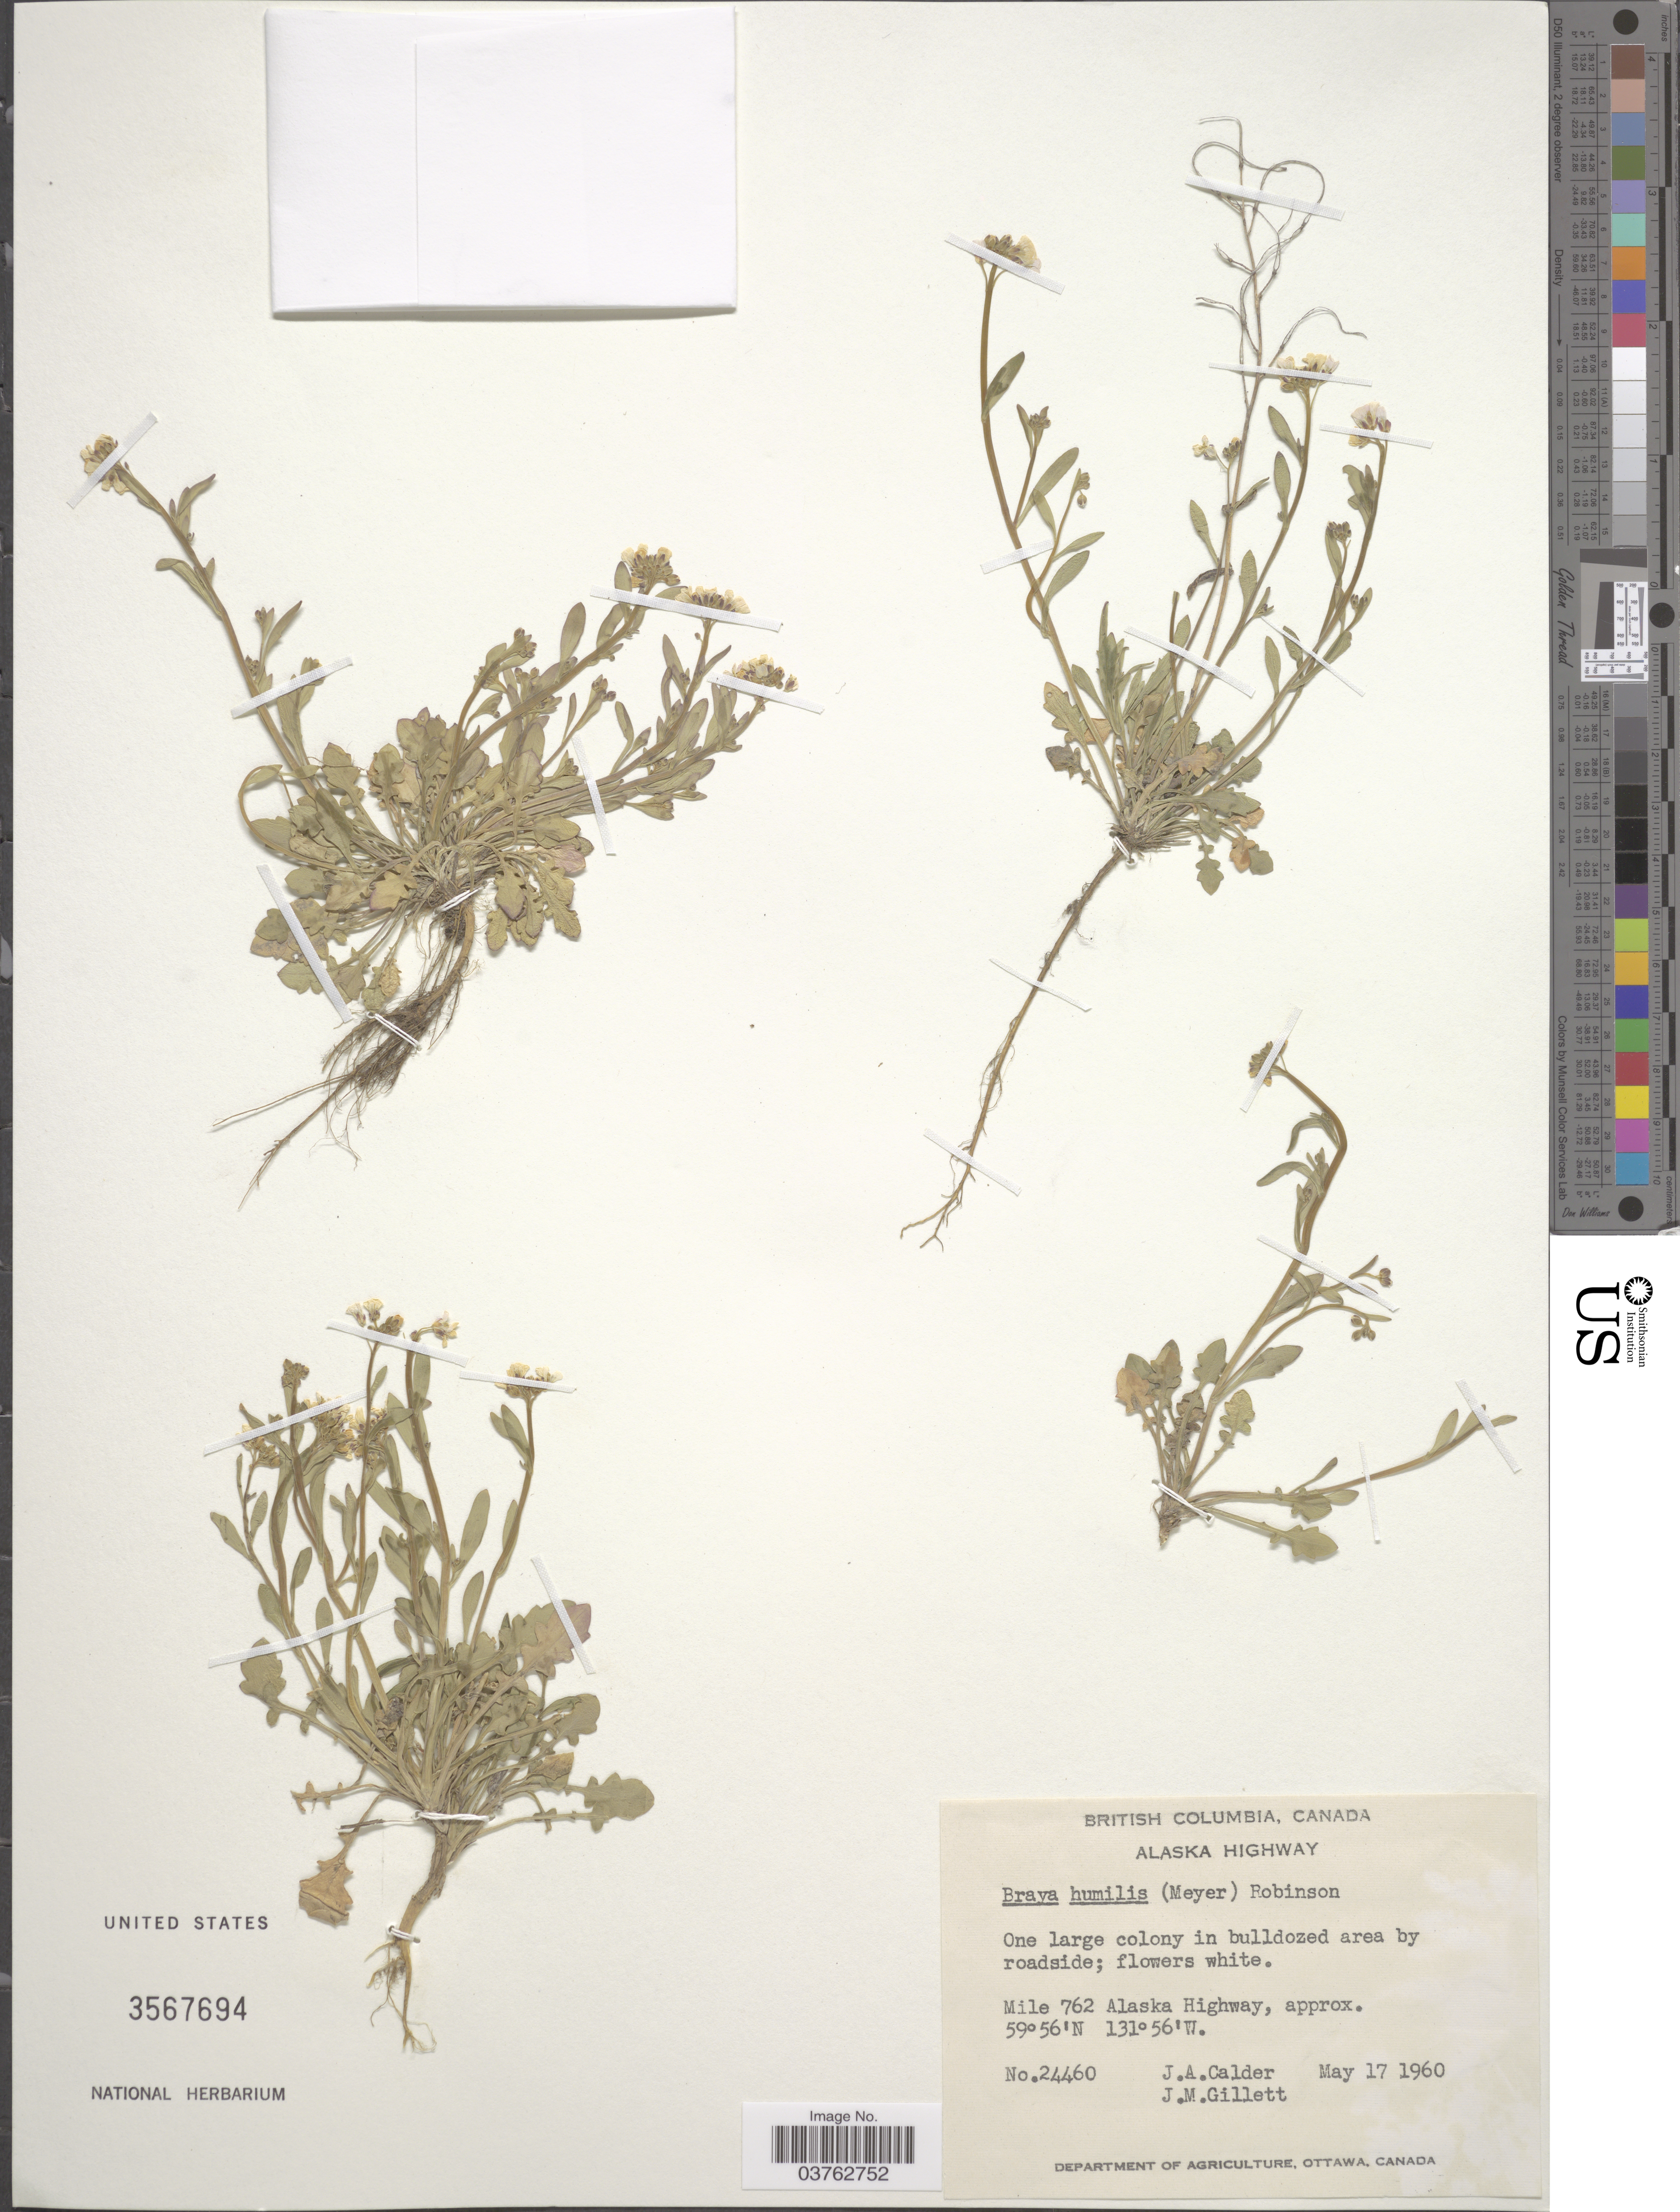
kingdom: Plantae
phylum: Tracheophyta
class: Magnoliopsida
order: Brassicales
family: Brassicaceae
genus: Braya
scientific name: Braya humilis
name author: (C.A. Mey.) B.L. Rob.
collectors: J. A. Calder & J. M. Gillett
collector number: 24460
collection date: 1960-05-17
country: Canada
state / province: British Columbia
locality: Alaska Highway. Mile 762 Alaska Highway.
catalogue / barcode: US 3567694